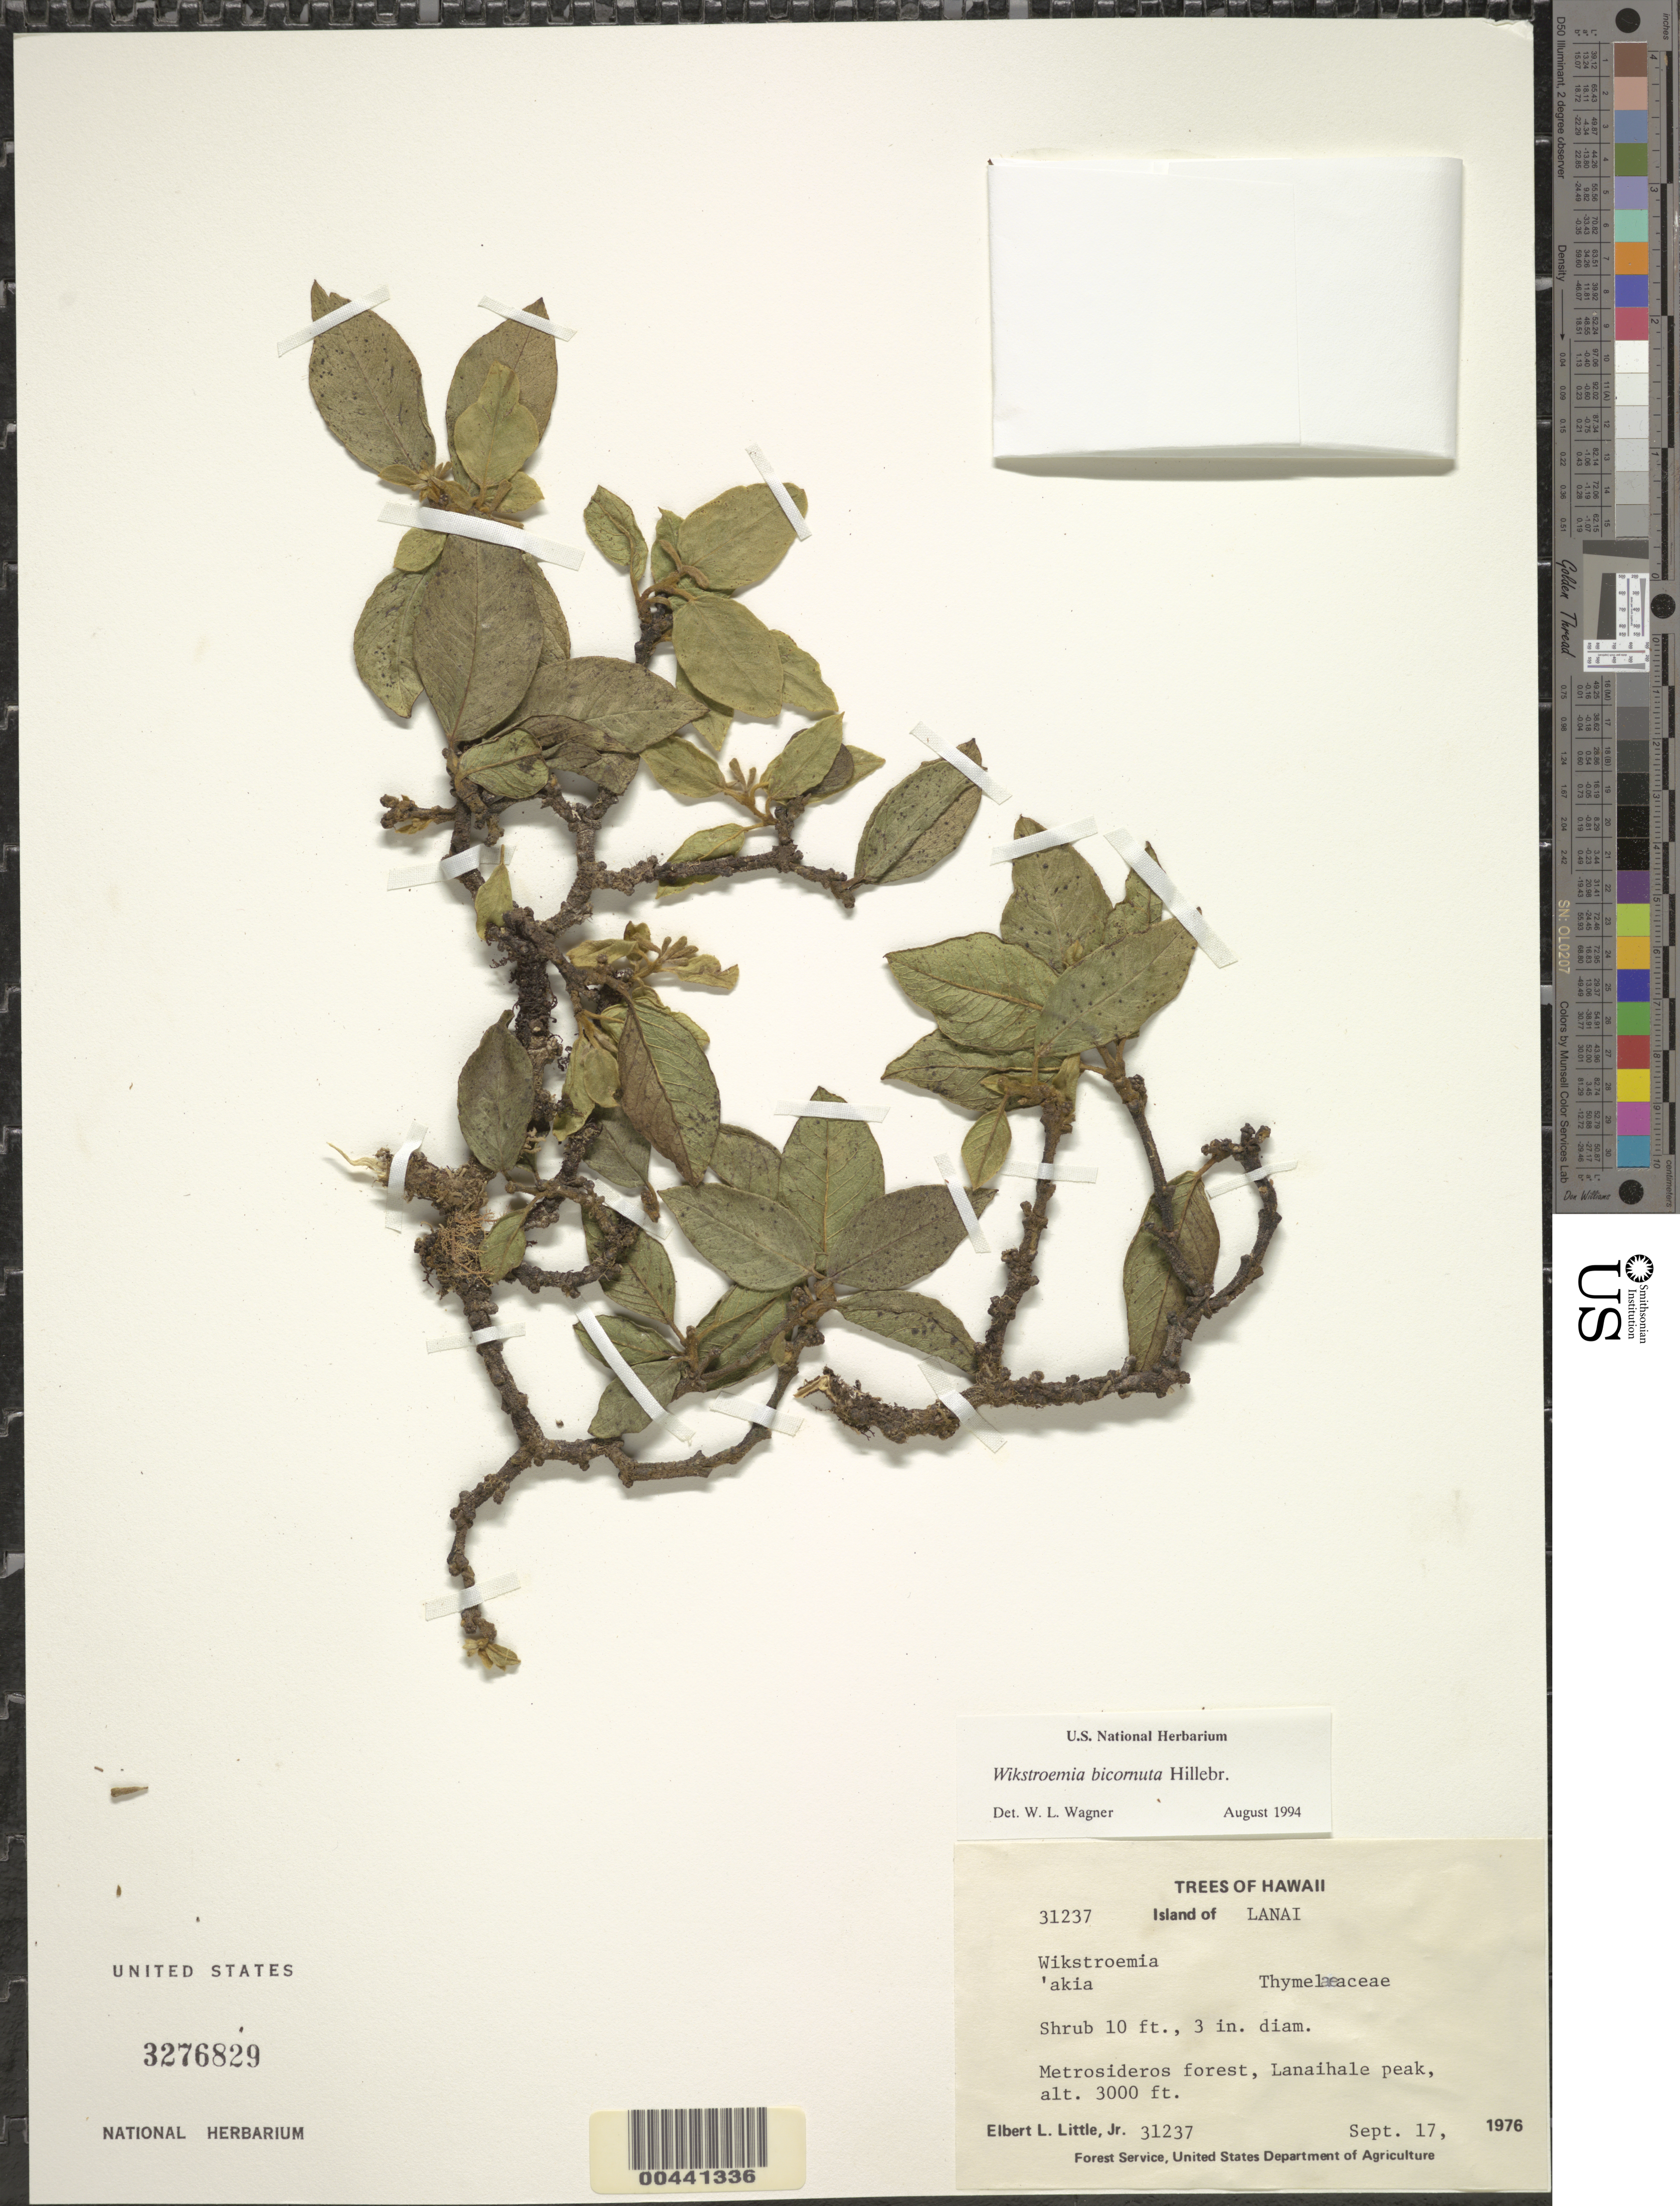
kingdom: Plantae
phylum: Tracheophyta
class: Magnoliopsida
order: Malvales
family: Thymelaeaceae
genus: Wikstroemia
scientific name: Wikstroemia bicornuta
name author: Hillebr.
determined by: Wagner, W. L., (BOT), Smithsonian Institution - National Museum of Natural History (UNITED STATES)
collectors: E. L. Little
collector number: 31237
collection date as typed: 17 Sep 1976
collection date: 1976-09-17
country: United States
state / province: Hawaii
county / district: Maui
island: Lana'i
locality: Lanaihale Peak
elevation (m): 914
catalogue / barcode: US 3276829